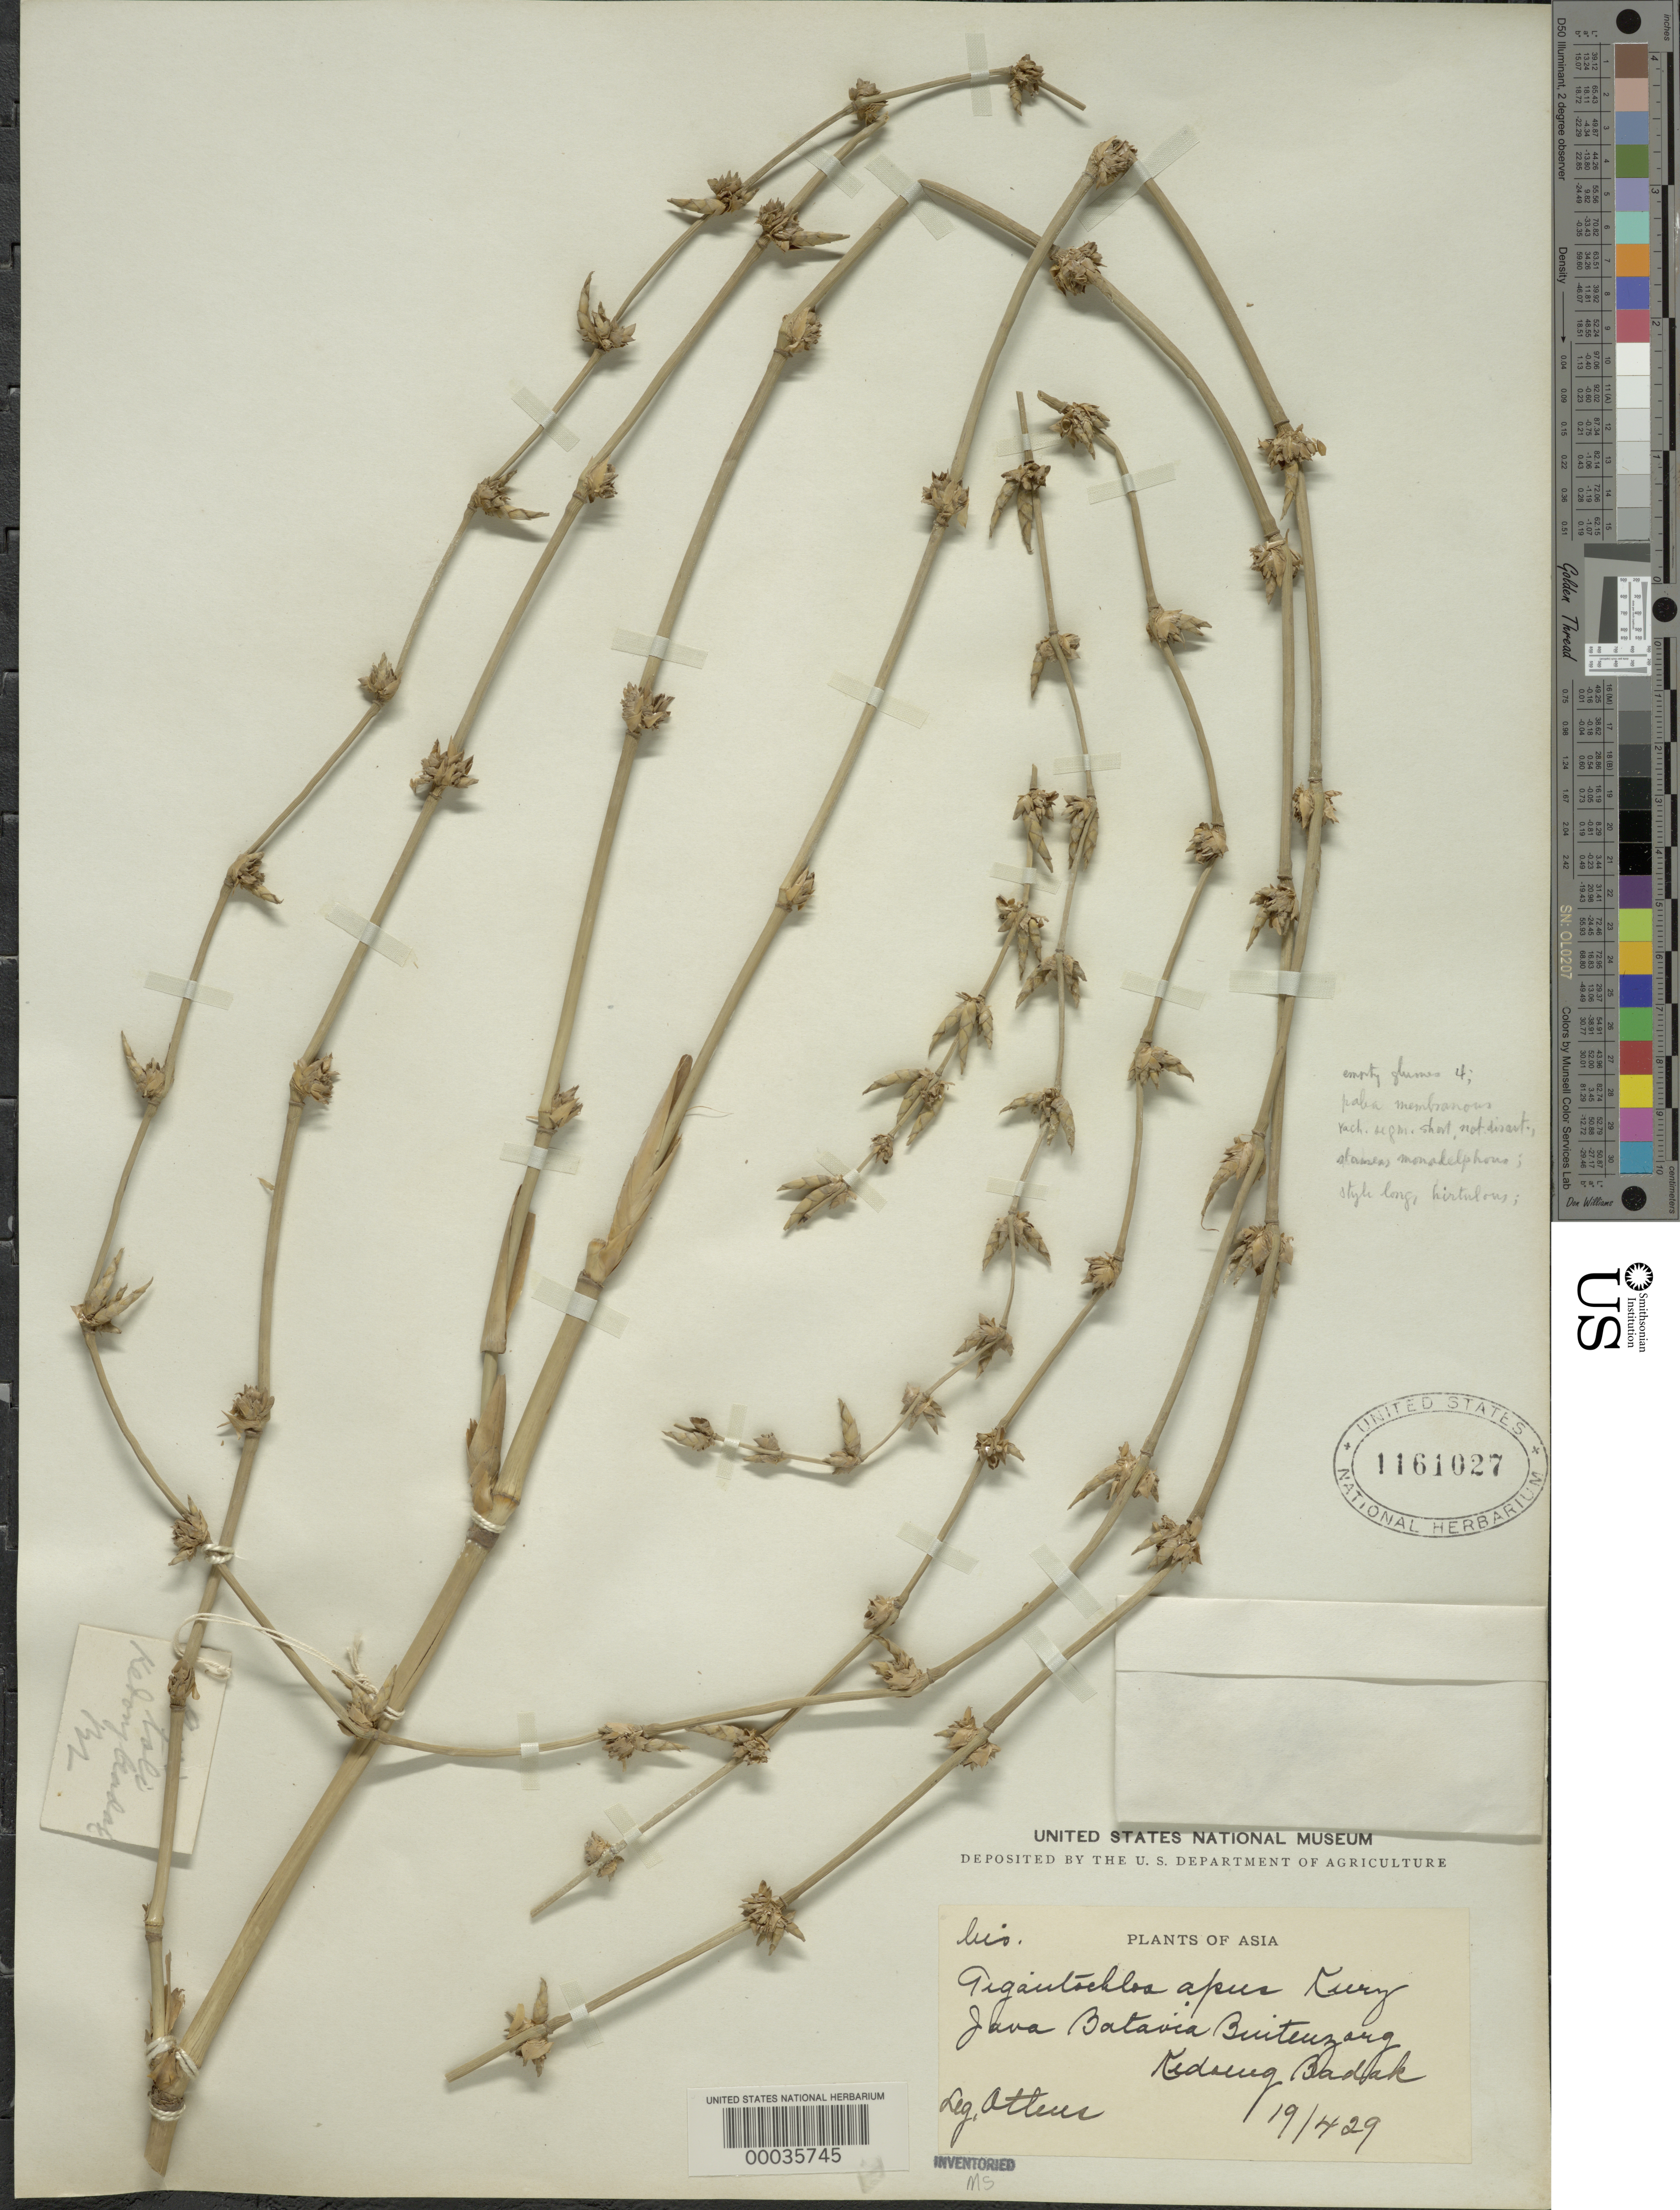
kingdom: Plantae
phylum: Tracheophyta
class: Liliopsida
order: Poales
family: Poaceae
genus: Dendrocalamus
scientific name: Dendrocalamus apus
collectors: -. Ottens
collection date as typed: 19 Apr 1929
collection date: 1929-04-19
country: Indonesia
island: Java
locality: Kedaeng badak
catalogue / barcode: US 1161027